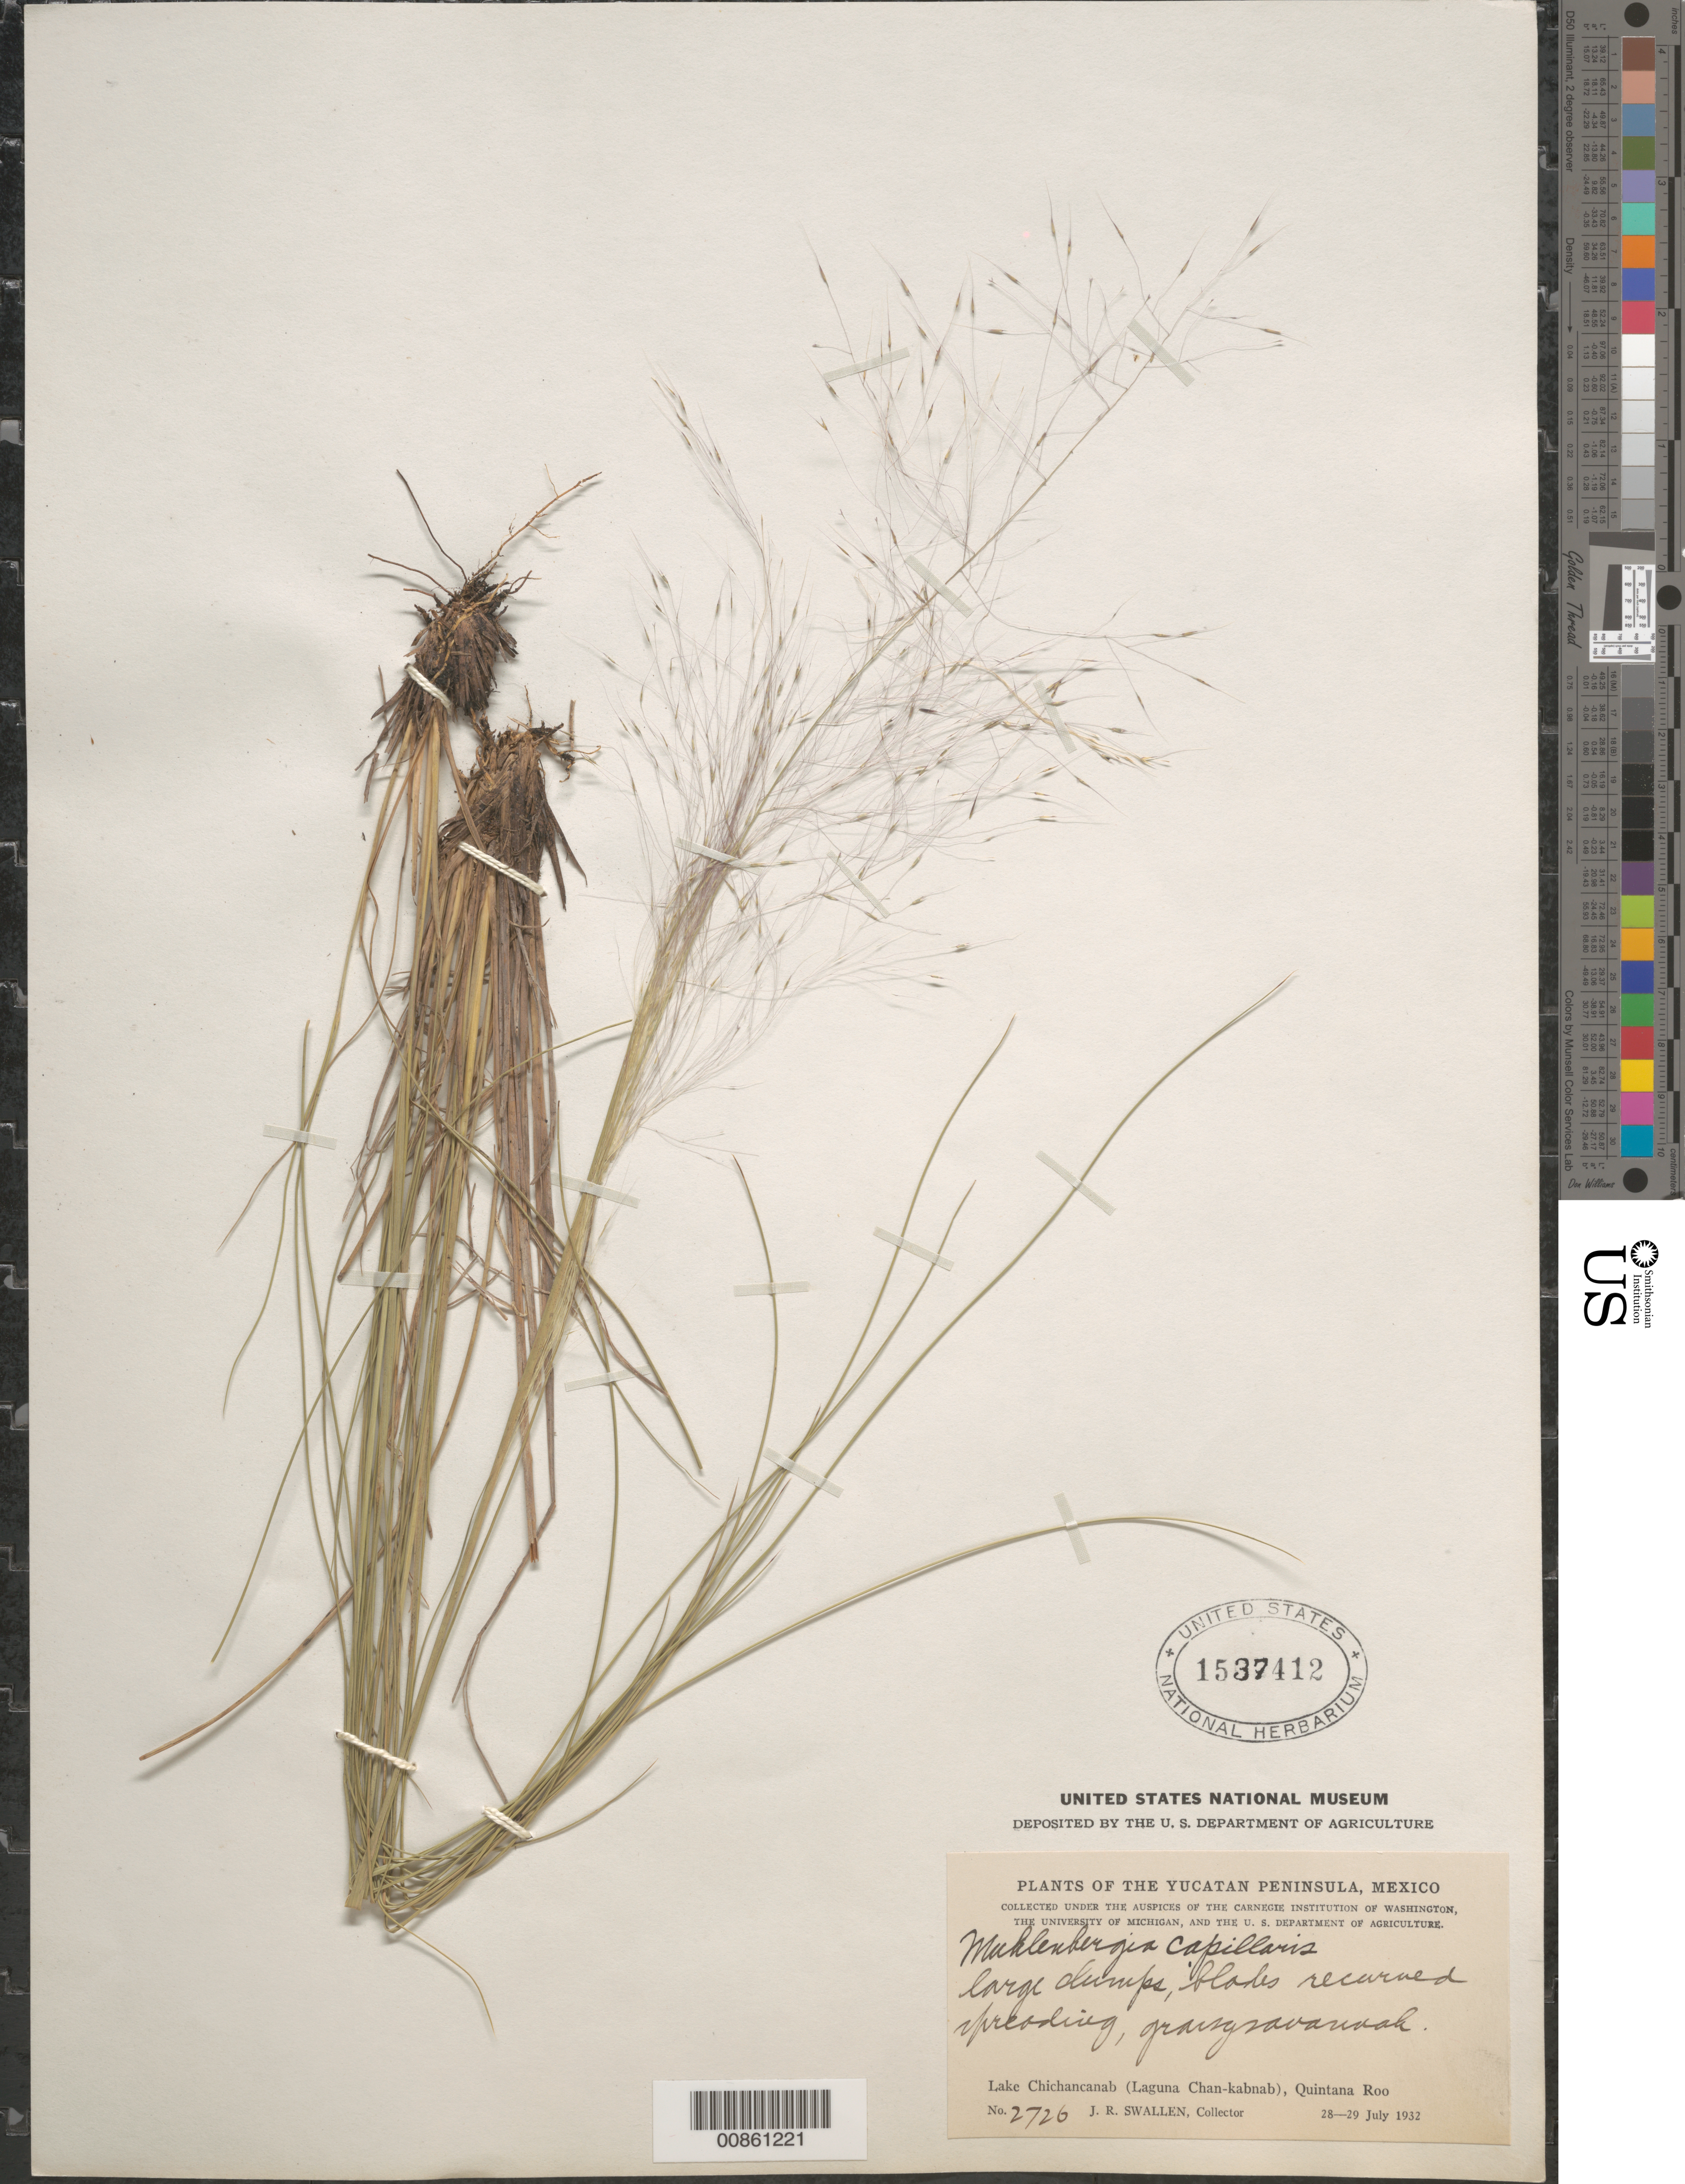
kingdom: Plantae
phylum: Tracheophyta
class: Liliopsida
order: Poales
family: Poaceae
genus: Muhlenbergia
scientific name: Muhlenbergia capillaris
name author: (Lam.) Trin.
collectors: J. R. Swallen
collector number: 2726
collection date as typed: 29 Jul 1932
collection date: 1932-07-29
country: Mexico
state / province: Quintana Roo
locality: Lake Chichancanab (Laguna Chan-kabnab), Quintana Roo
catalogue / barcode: US 1537412